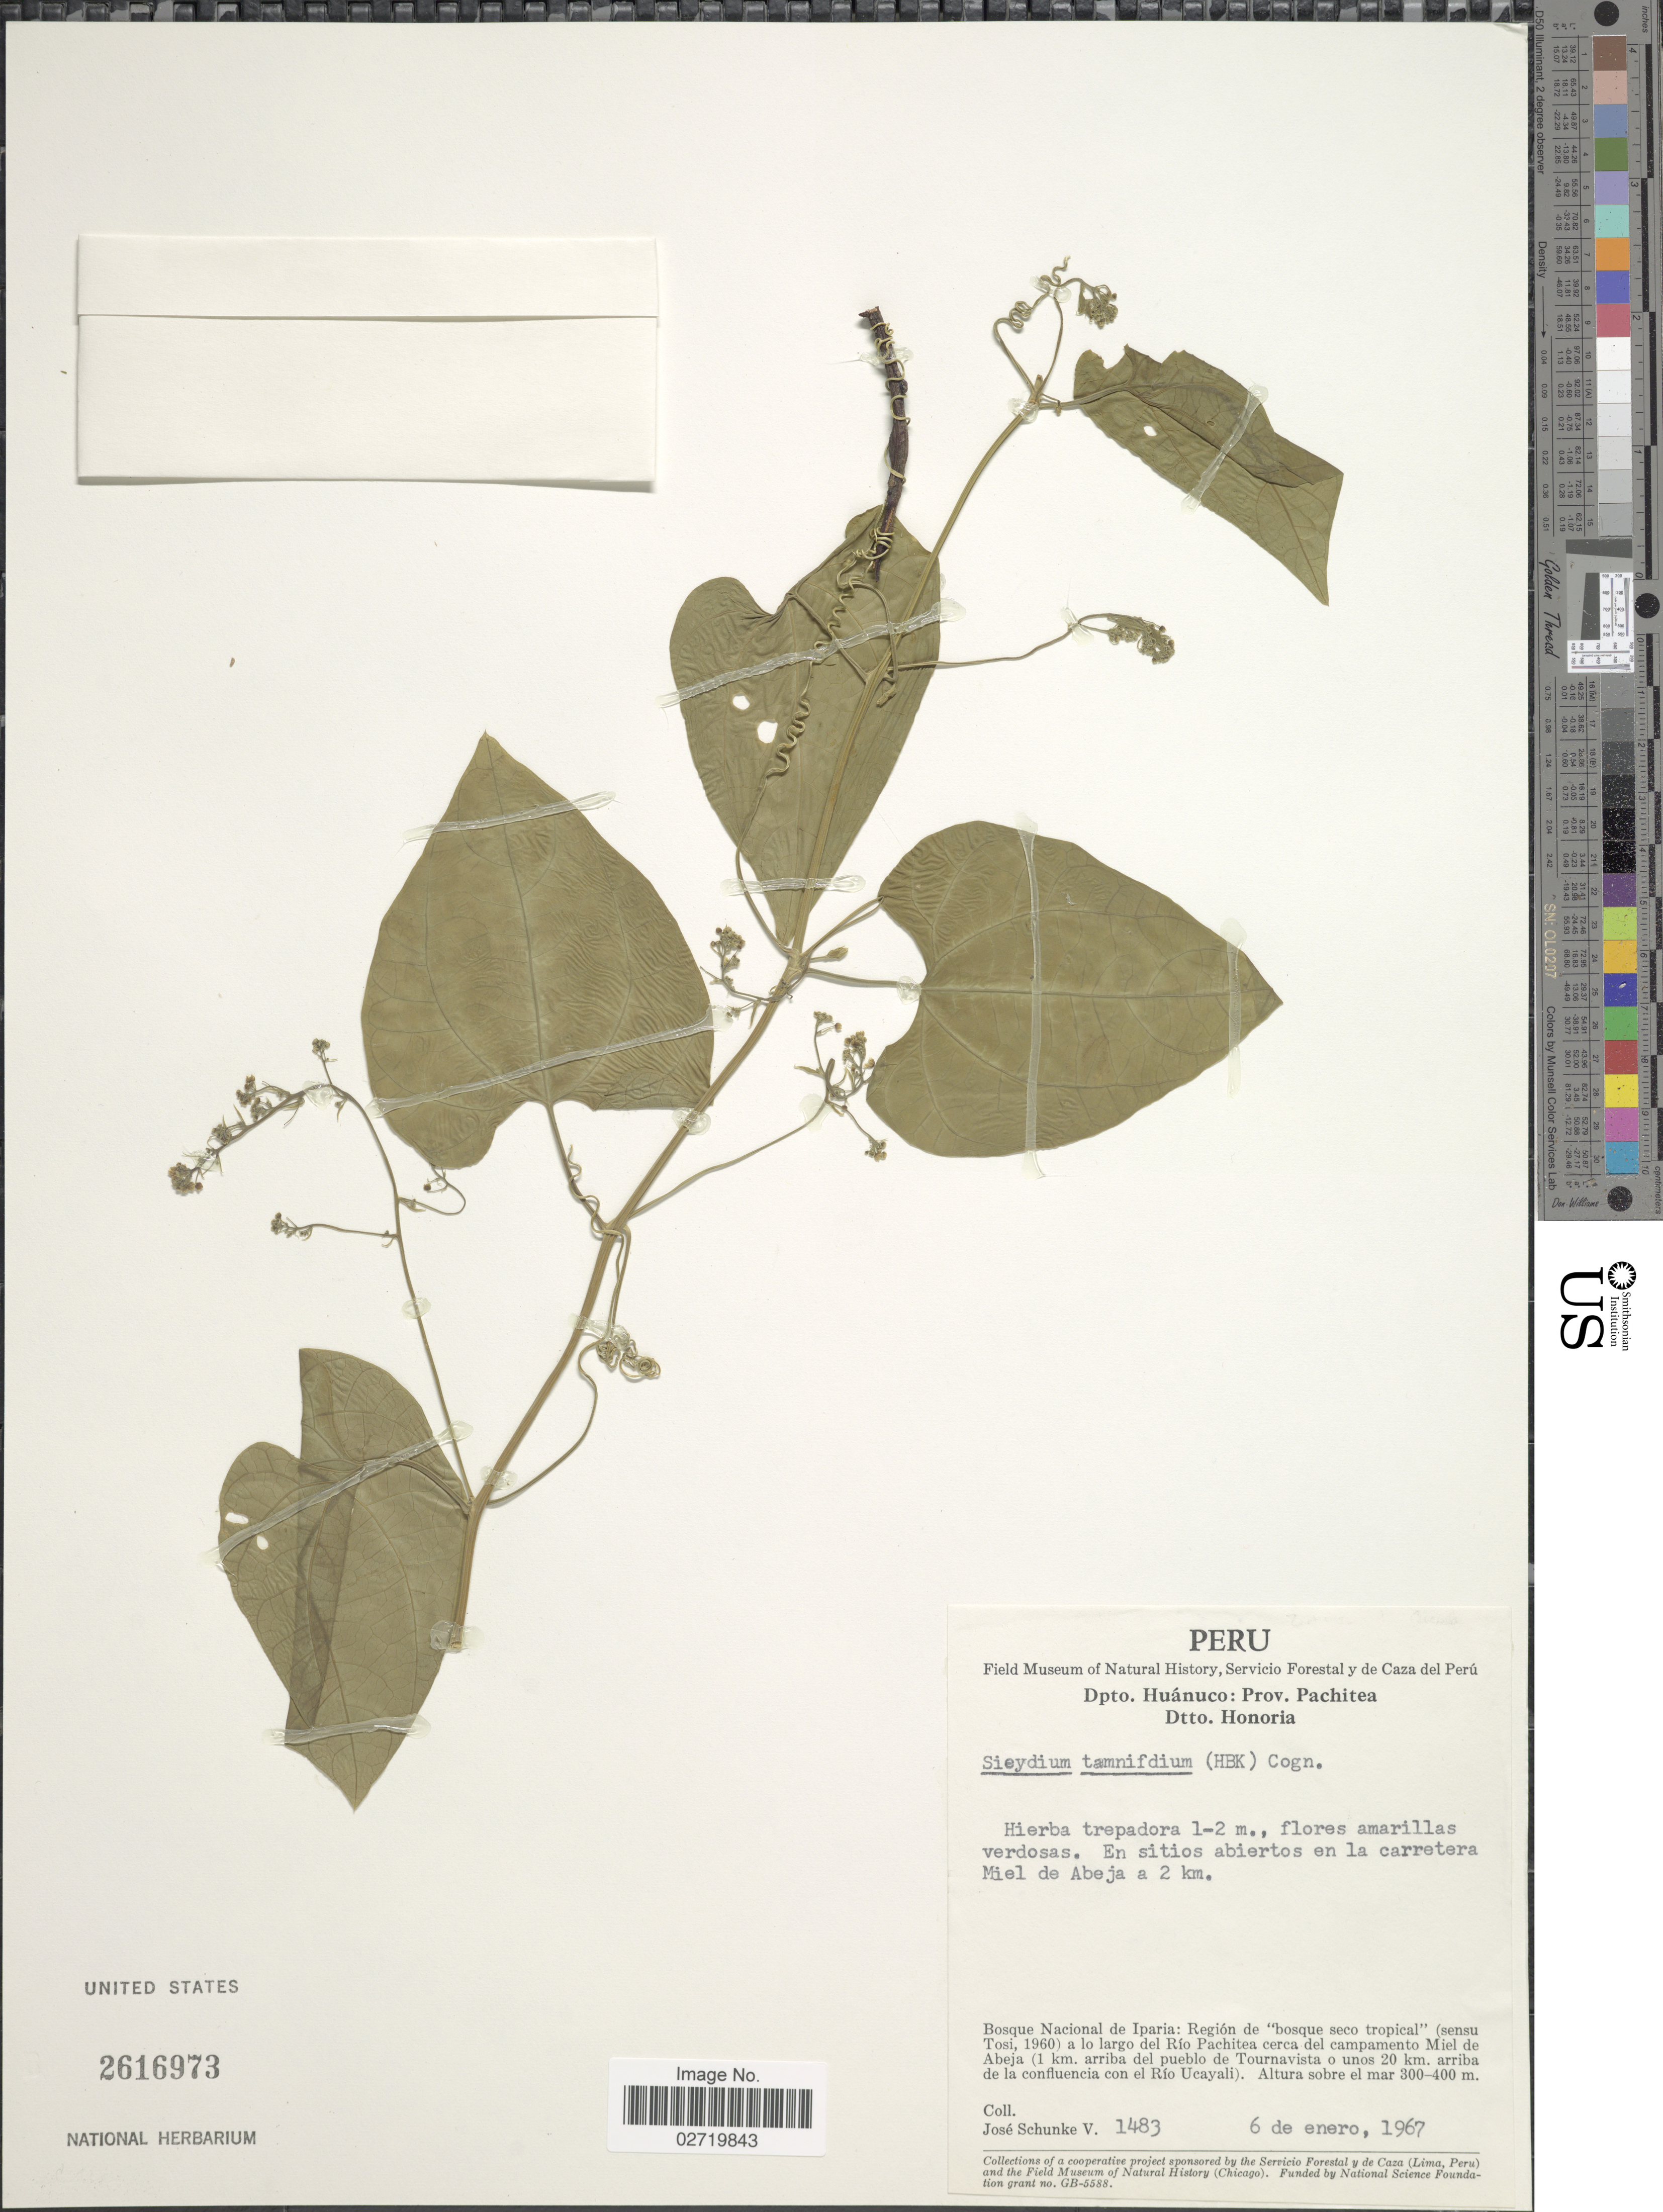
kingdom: Plantae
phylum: Tracheophyta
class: Magnoliopsida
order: Cucurbitales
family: Cucurbitaceae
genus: Sicydium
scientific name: Sicydium tamnifolium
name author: (Kunth) Cogn.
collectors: J. Schunke Vigo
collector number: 1483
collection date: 1967-01-06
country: Peru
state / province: Huánuco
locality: Dpto. Huánuco: Prov. Pachitea. Dtto. Honoria. En sitios abiertos en la carretera Miel de Abeja a 2 km. Bosque Nacional de Iparia: Region de "bosque seco tropical" a lo largo del Rio Pachitea cerca del campamento. Miel de Abeja (1 km. arriba del pueblo de Tournavista o unos 20 km. arriba de la confluencia con el Rio Ucayali).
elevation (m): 300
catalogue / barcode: US 2616973